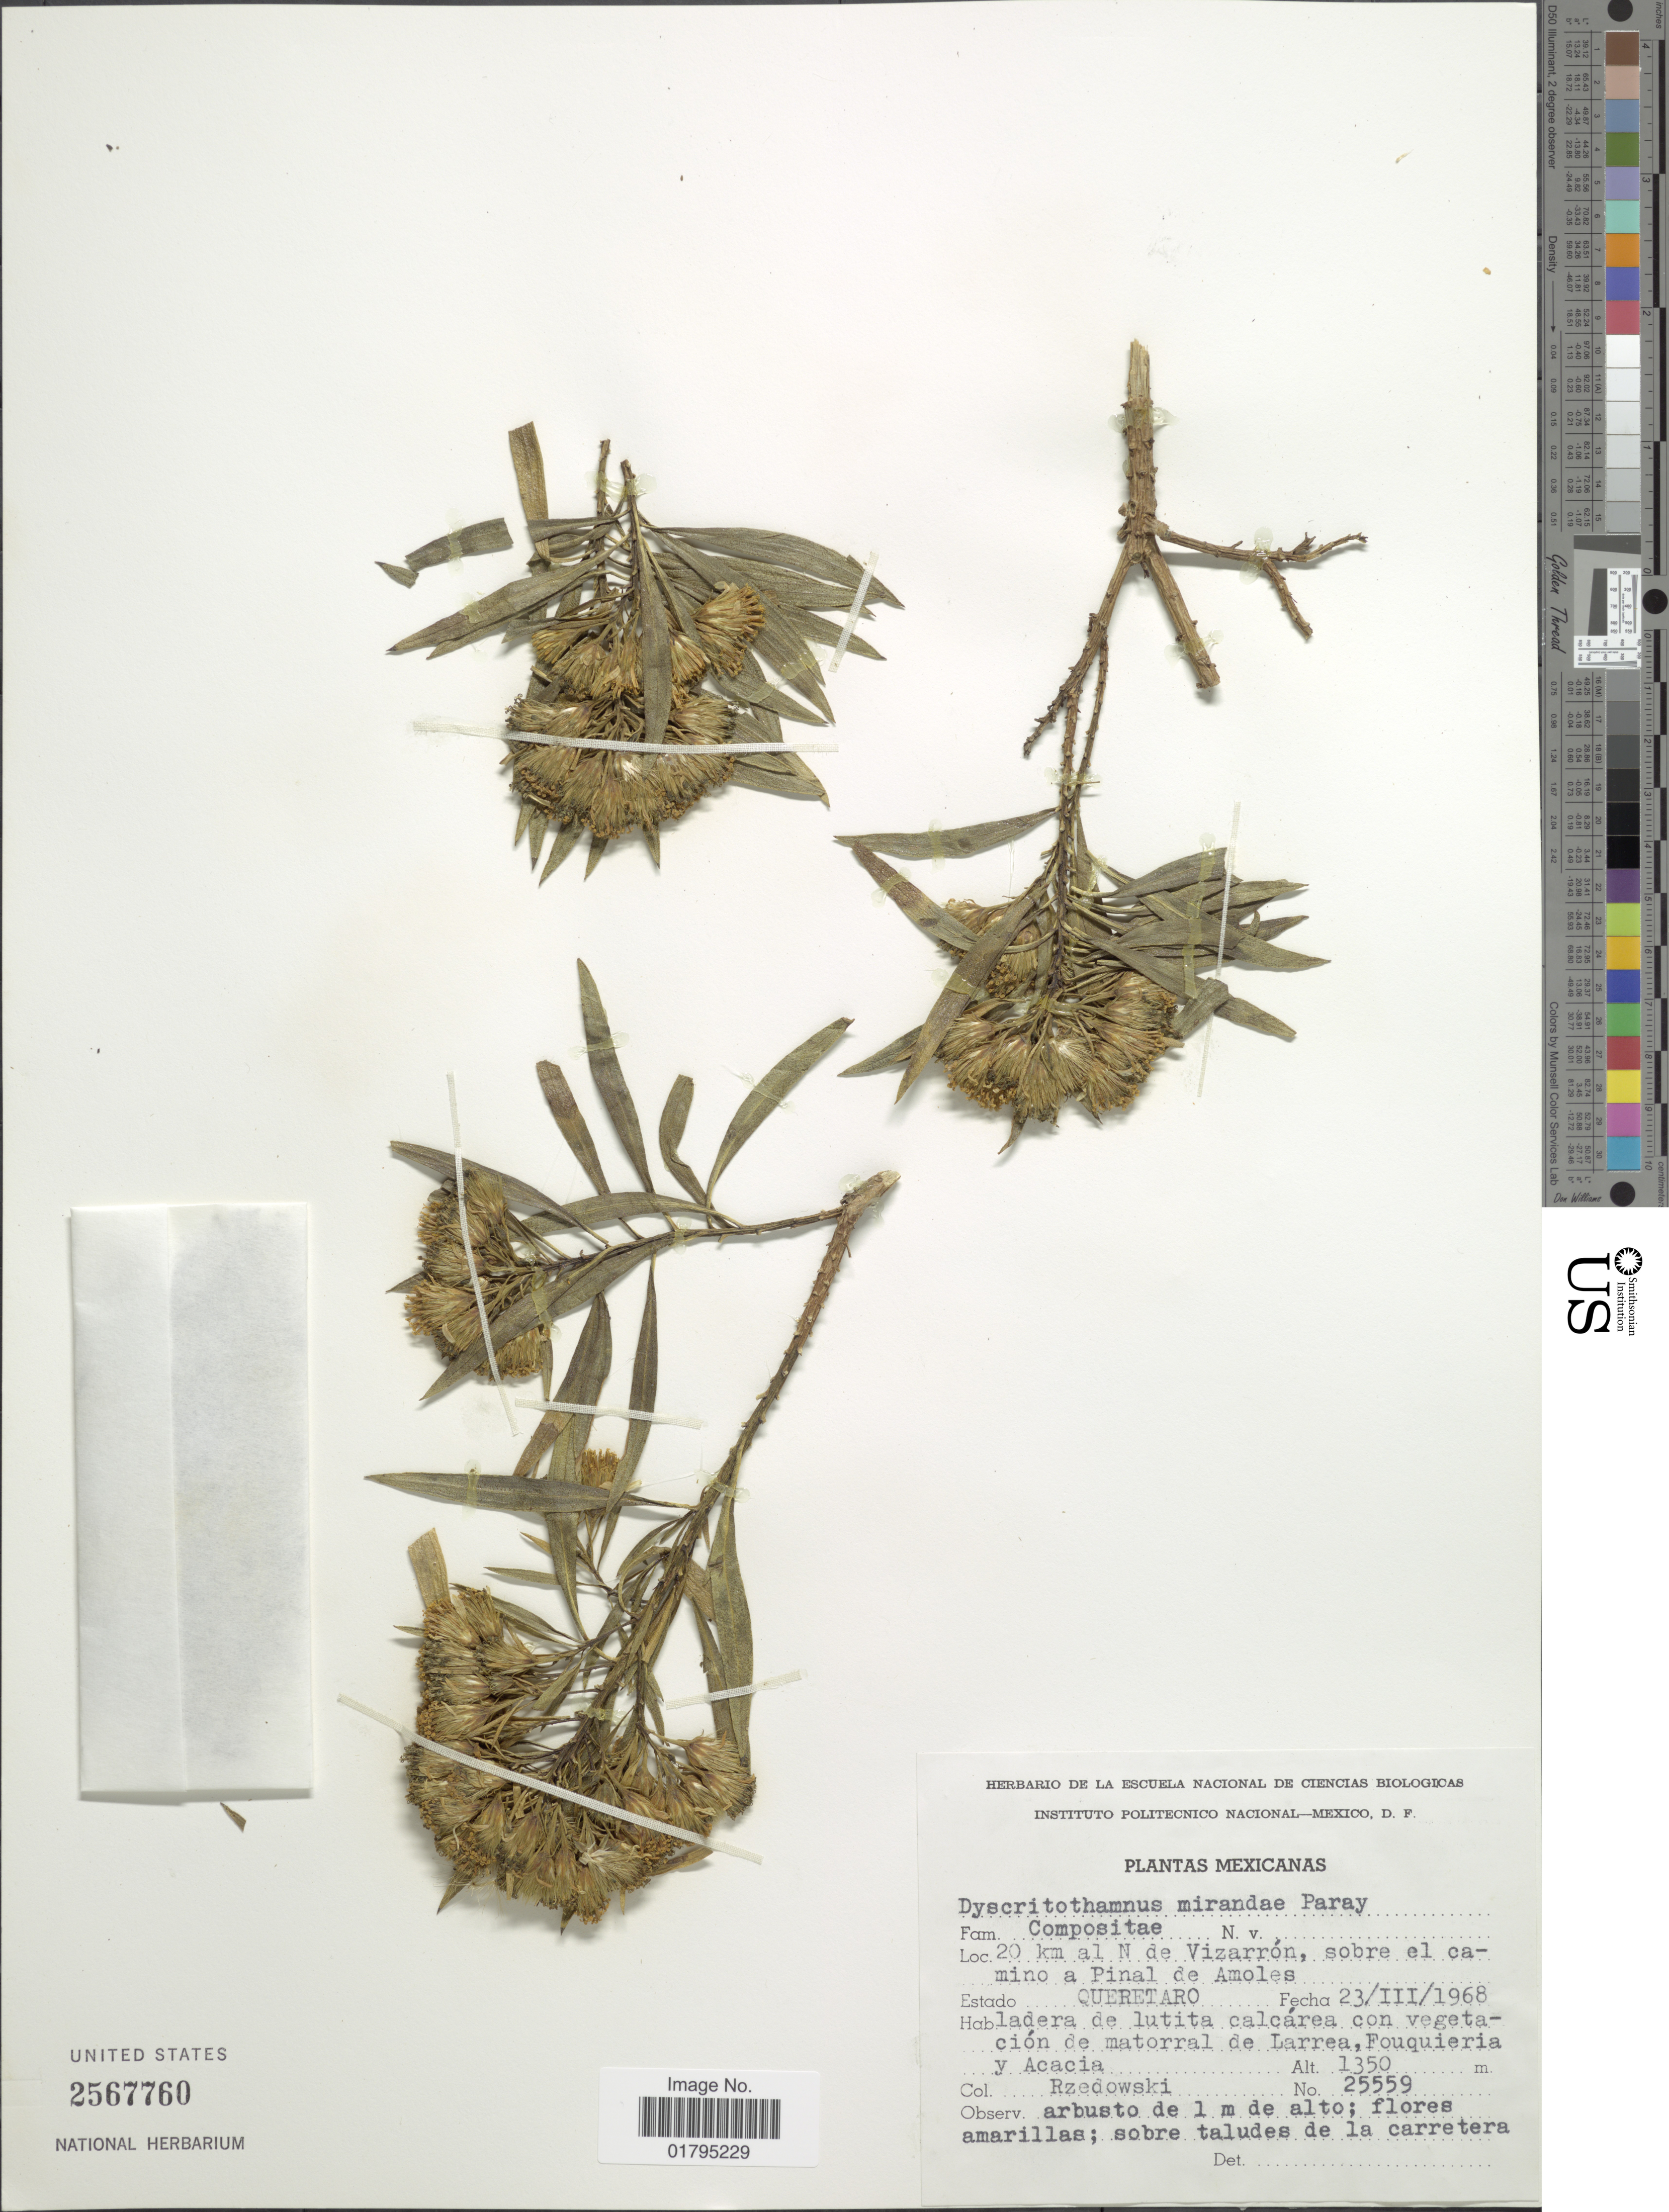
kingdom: Plantae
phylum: Tracheophyta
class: Magnoliopsida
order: Asterales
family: Asteraceae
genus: Dyscritothamnus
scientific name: Dyscritothamnus mirandae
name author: Paray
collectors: Rzedwoski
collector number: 25559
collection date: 1968-03-23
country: Mexico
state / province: Querétaro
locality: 20 km al N de Vizarron, sobre el camino a Pinal de Amoles. Estado Queretaro.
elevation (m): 1350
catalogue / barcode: US 2567760